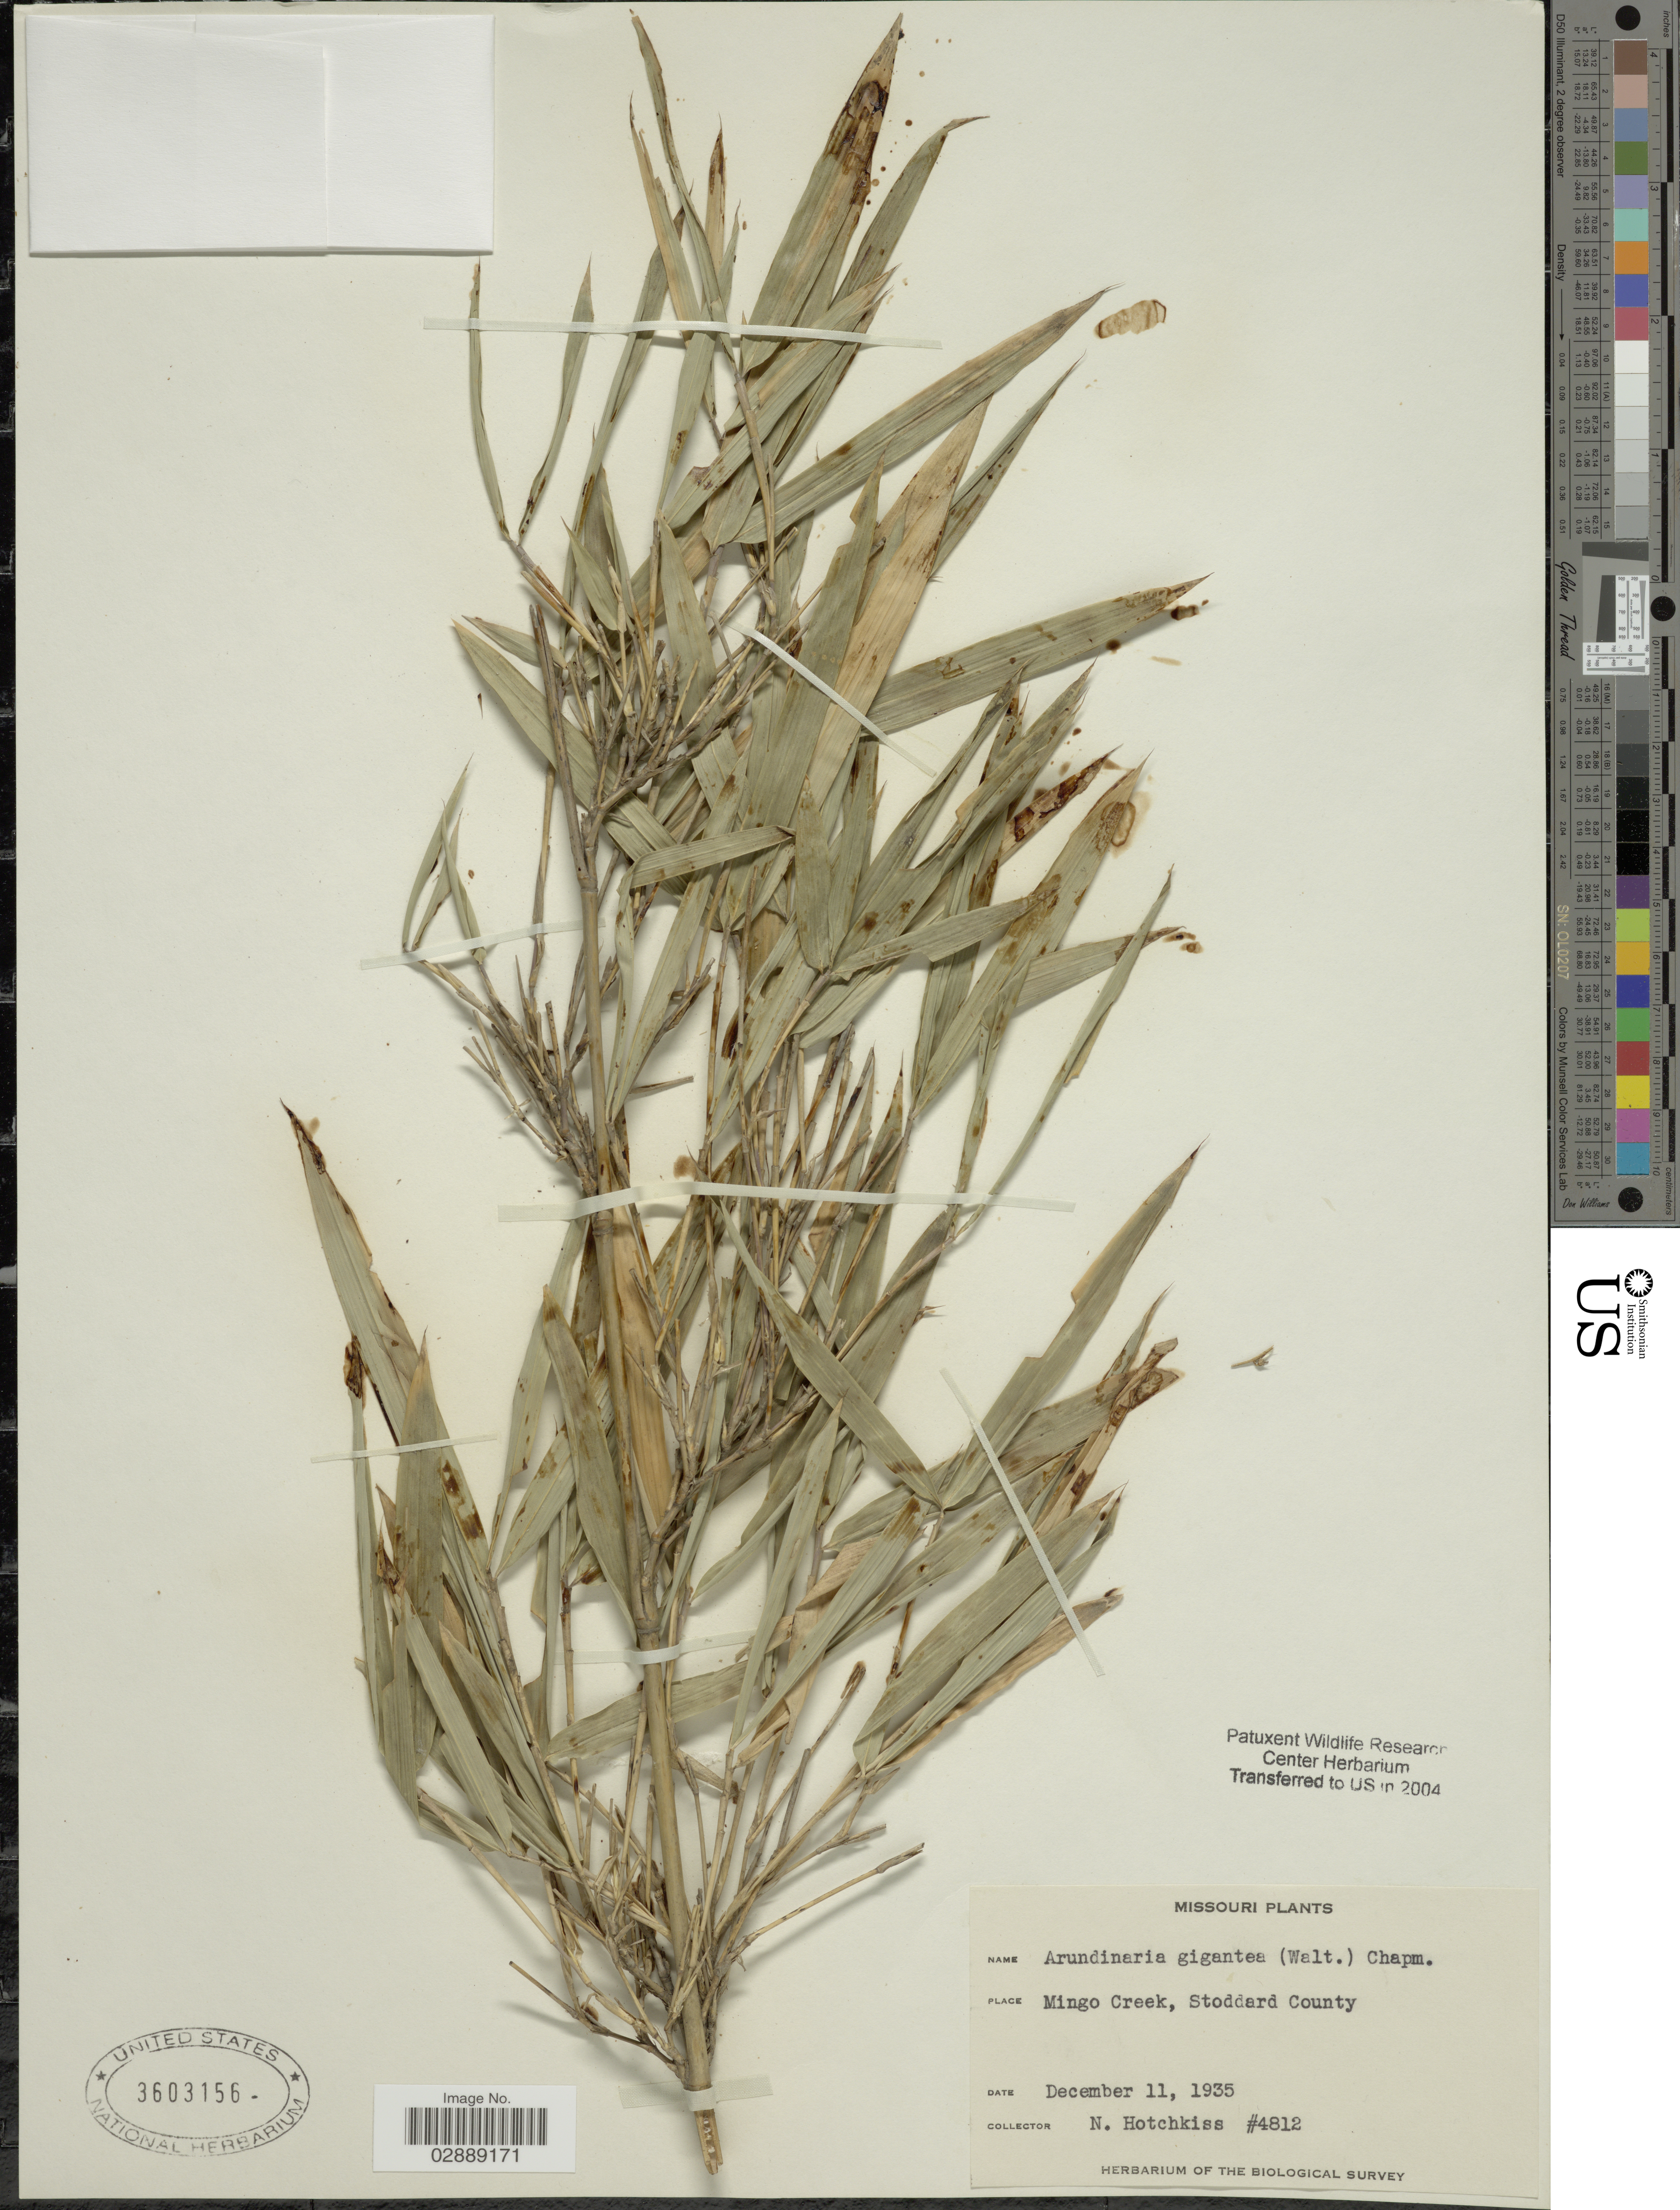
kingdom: Plantae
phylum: Tracheophyta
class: Liliopsida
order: Poales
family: Poaceae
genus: Arundinaria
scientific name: Arundinaria gigantea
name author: (Walter) Muhl.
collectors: N. Hotchkiss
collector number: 4812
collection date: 1935-12-11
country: United States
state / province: Missouri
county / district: Stoddard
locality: Mingo Creek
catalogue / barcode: US 3603156